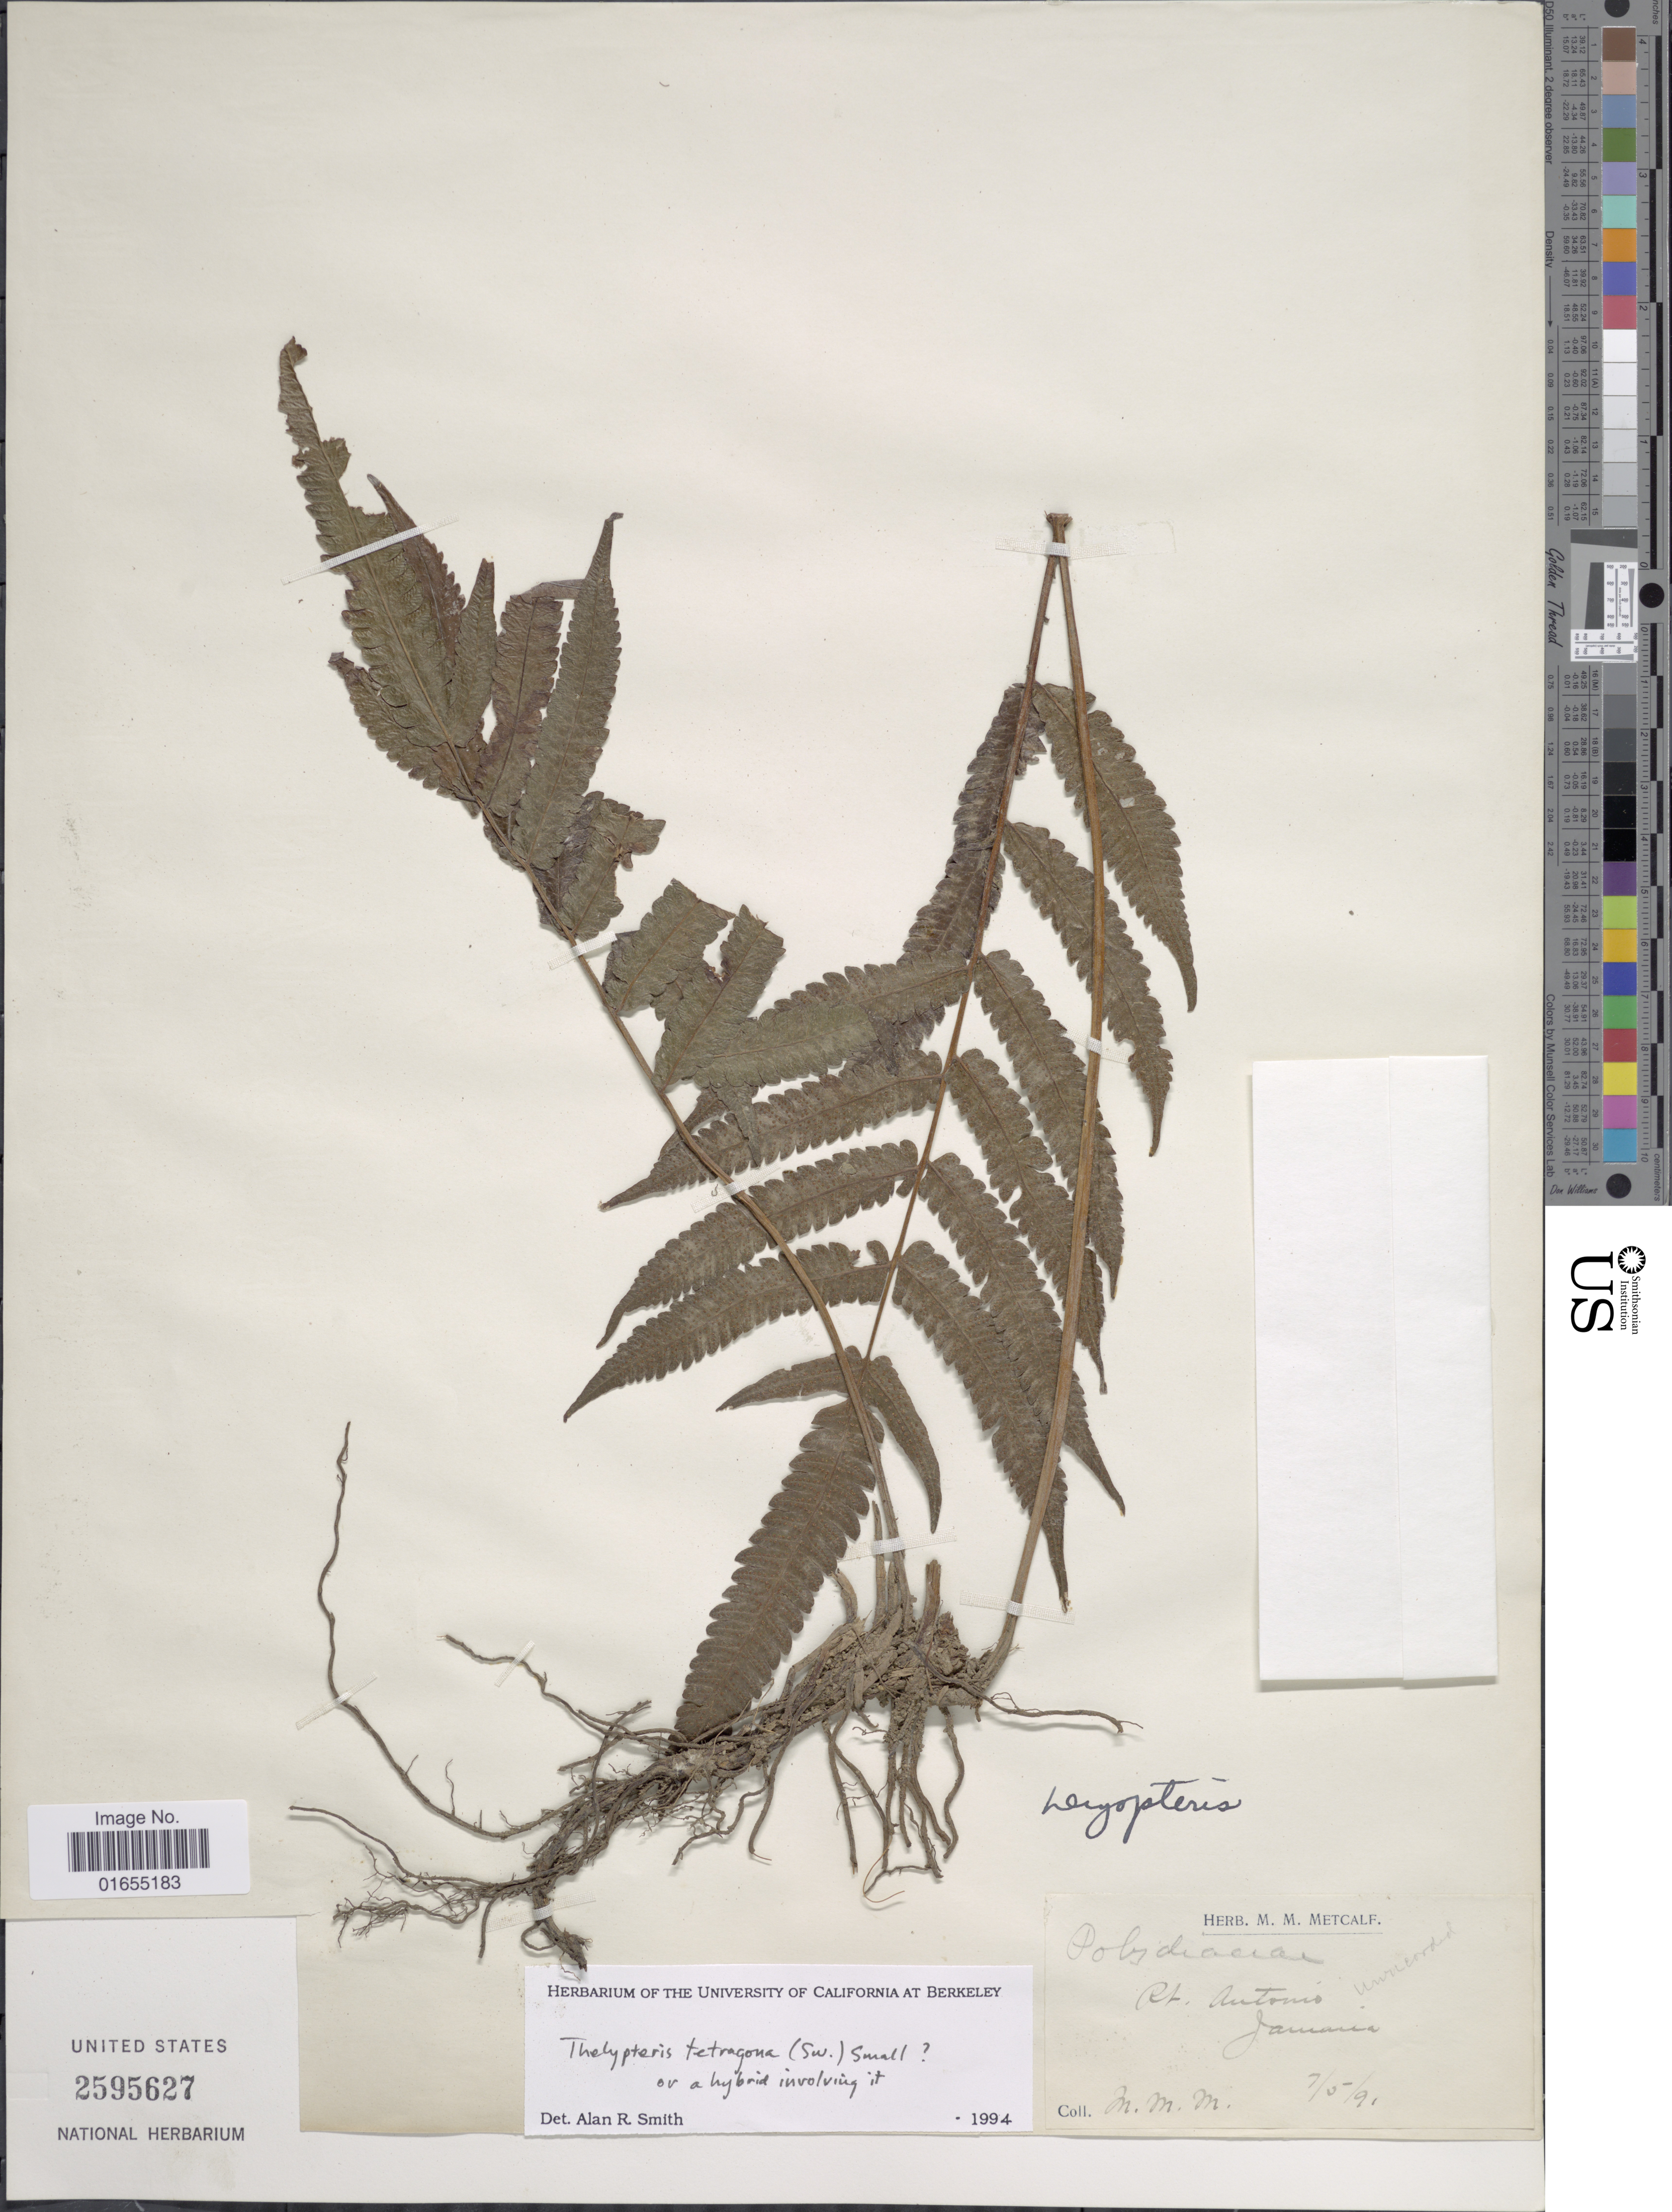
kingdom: Plantae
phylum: Tracheophyta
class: Polypodiopsida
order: Polypodiales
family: Thelypteridaceae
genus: Goniopteris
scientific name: Goniopteris subtetragona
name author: (Link) Vareschi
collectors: M. Metcalf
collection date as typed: Transcribed d/m/y: 7/5/91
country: Jamaica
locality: St. Antonio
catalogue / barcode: US 2595627